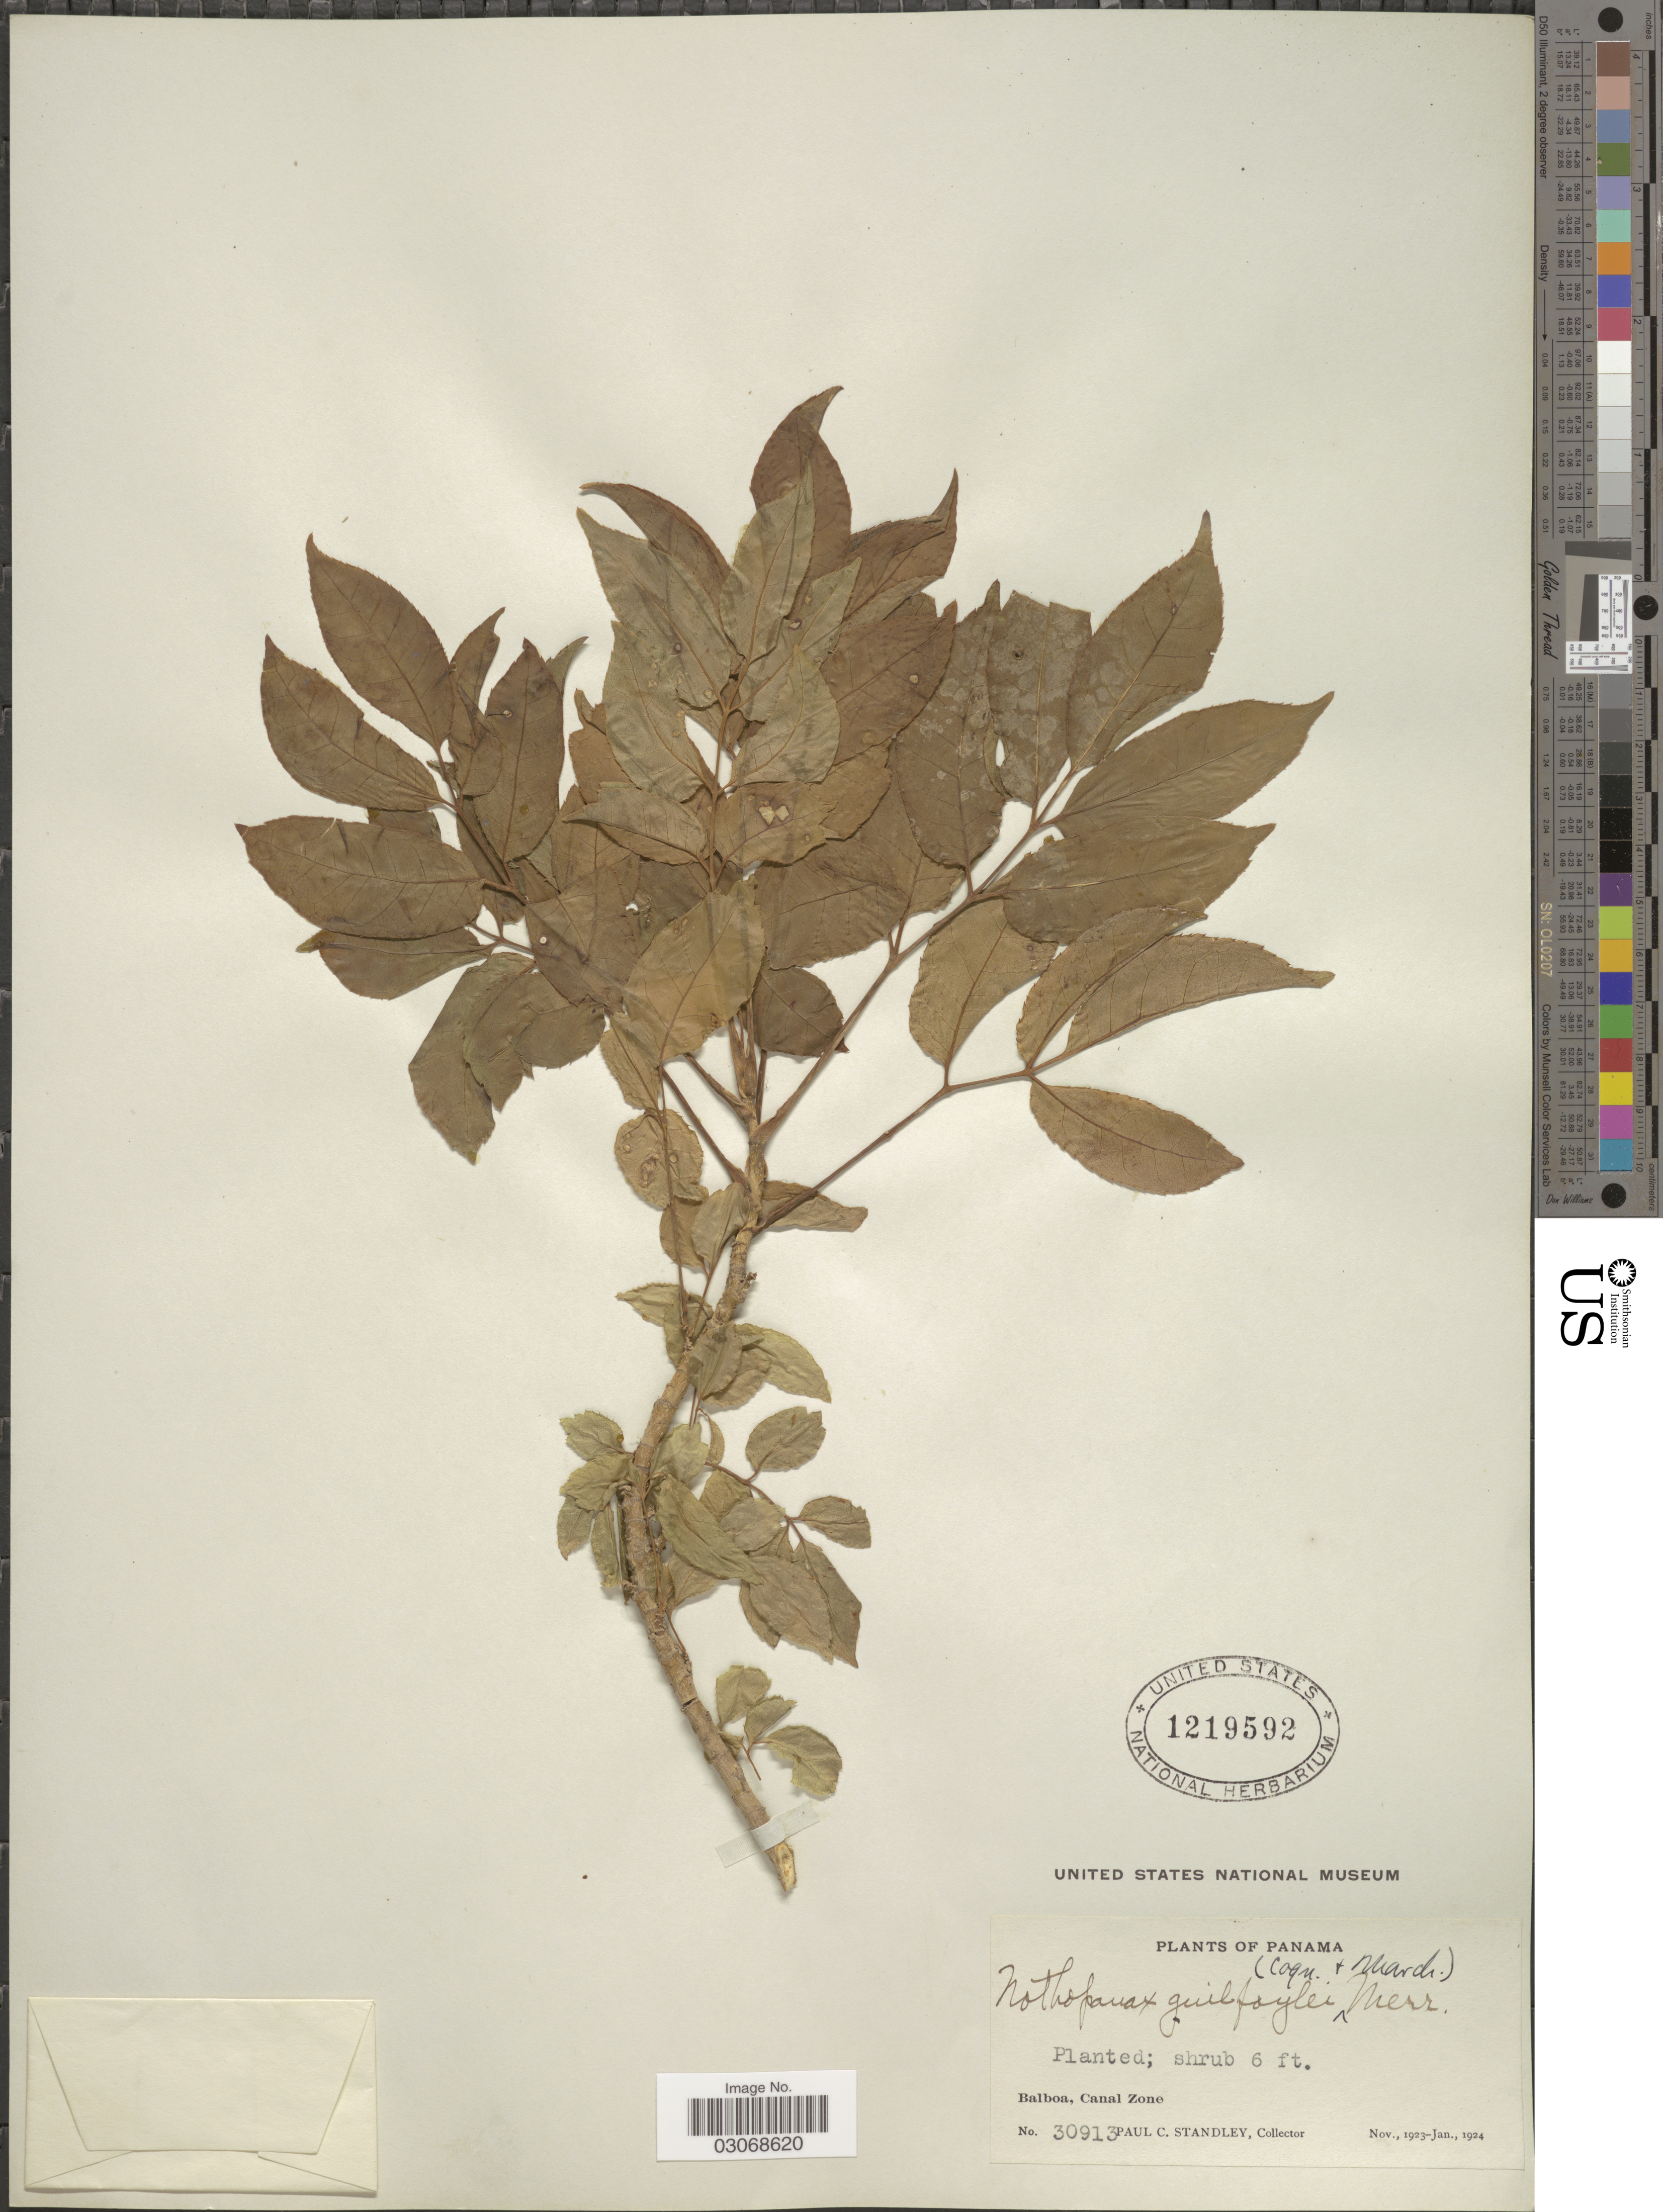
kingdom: Plantae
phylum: Tracheophyta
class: Magnoliopsida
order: Apiales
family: Araliaceae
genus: Polyscias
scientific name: Polyscias sp.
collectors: P. C. Standley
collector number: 30913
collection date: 1923-11/1924-01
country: Panama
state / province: Colón / Panamá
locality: Balboa, Canal Zone.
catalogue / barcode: US 1219592